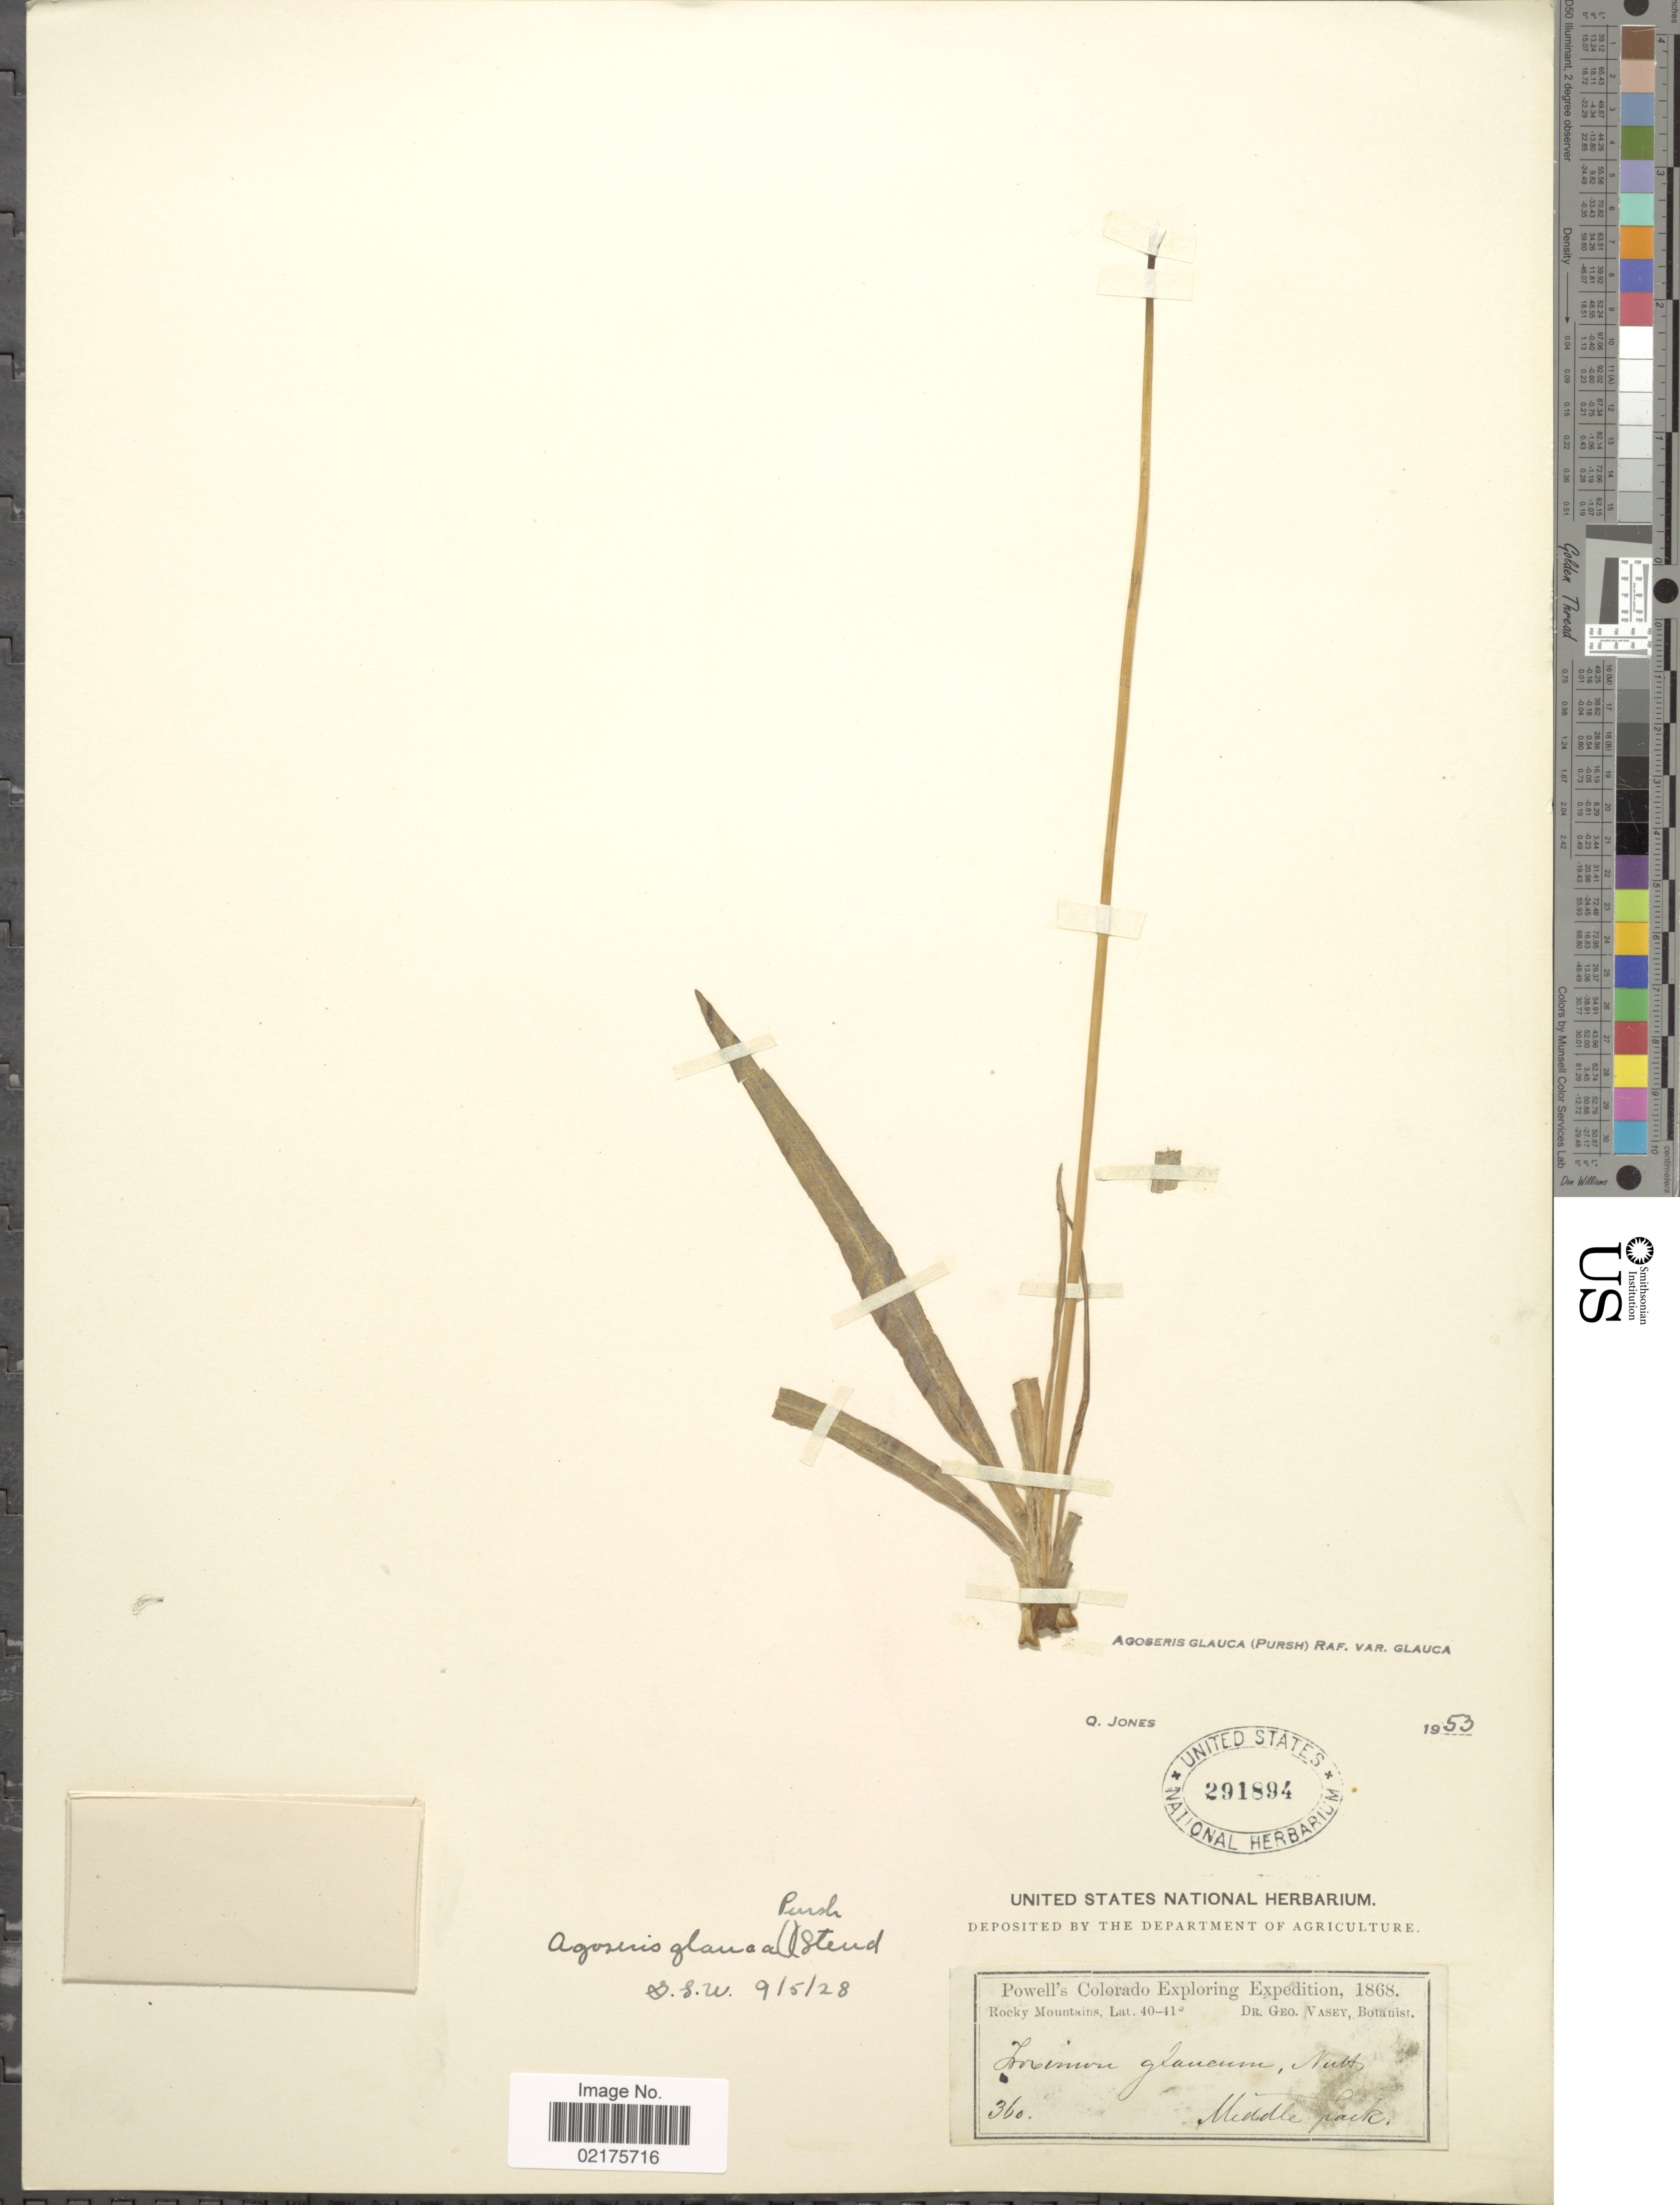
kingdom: Plantae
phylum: Tracheophyta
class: Magnoliopsida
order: Asterales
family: Asteraceae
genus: Agoseris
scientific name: Agoseris glauca var. glauca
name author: (Pursh) Raf.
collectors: -. Powell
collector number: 360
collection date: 1868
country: United States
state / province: Colorado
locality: Middle Park, Rocky Mountains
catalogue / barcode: US 291894